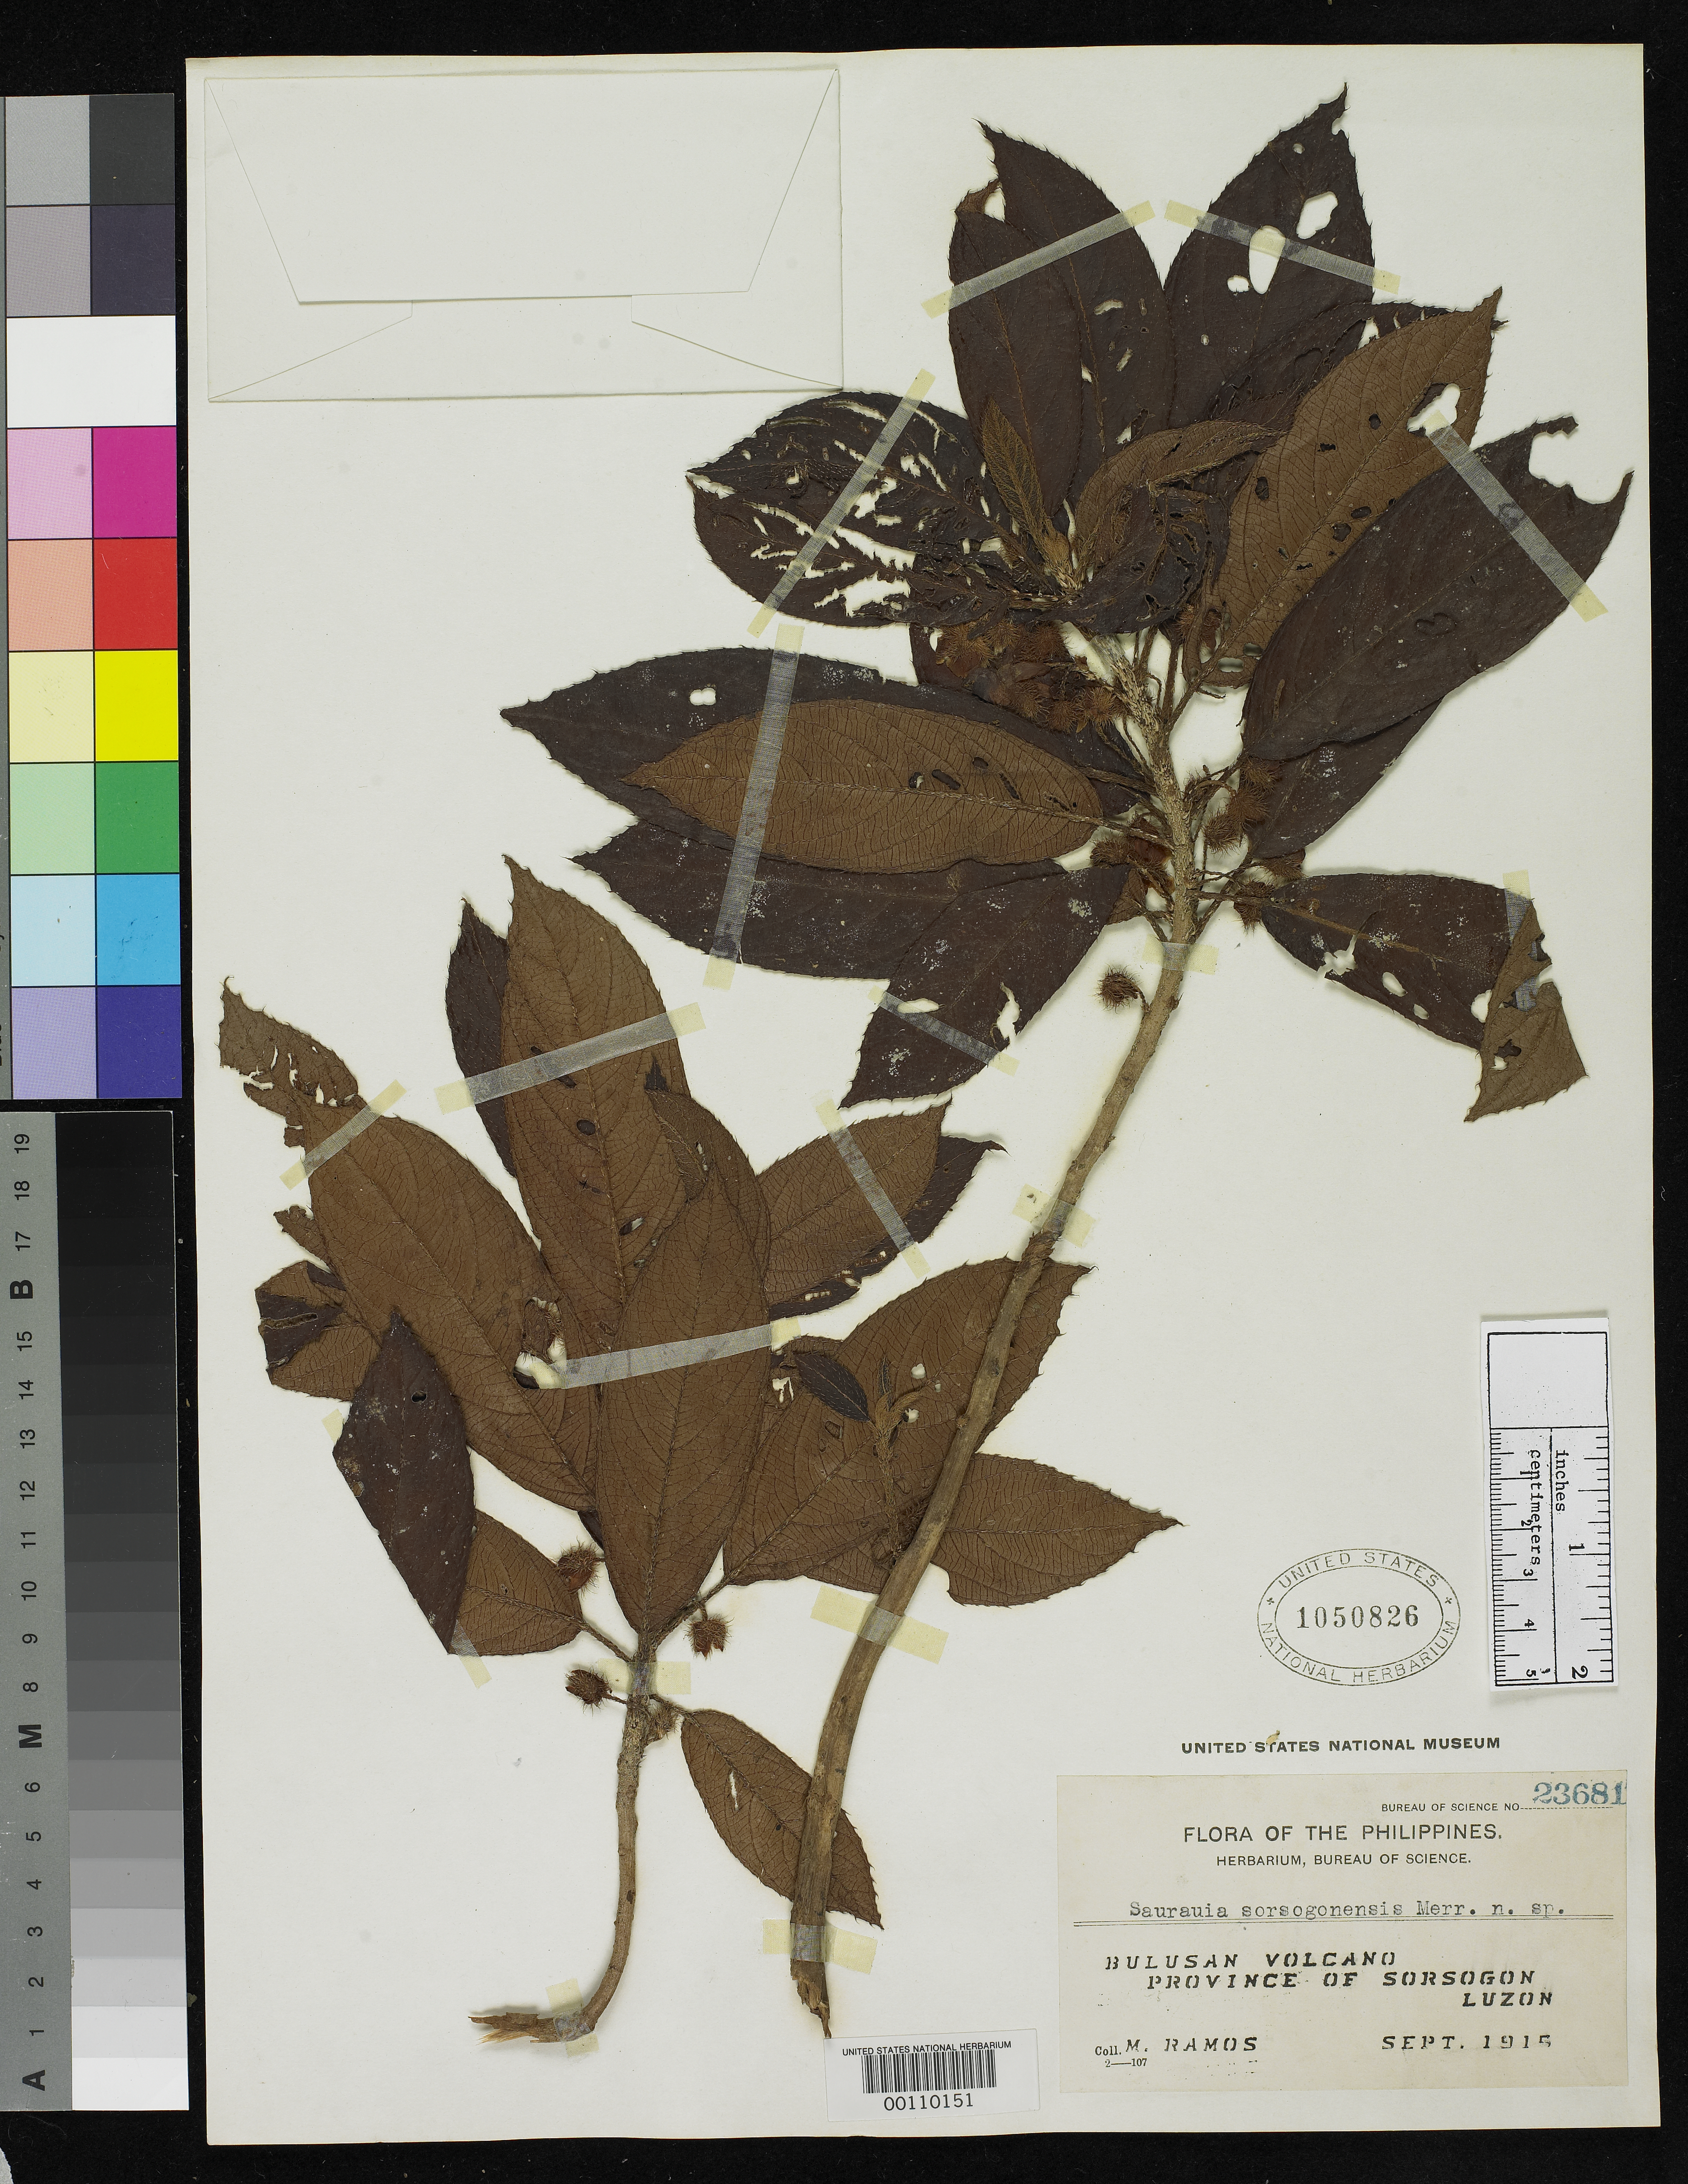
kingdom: Plantae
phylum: Tracheophyta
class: Magnoliopsida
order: Ericales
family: Actinidiaceae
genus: Saurauia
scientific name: Saurauia sorsogonensis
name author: Merr.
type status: Isotype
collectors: M. Ramos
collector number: Bur. Sci. 23681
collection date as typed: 05 Sep 1915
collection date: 1915-09-05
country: Philippines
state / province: Bicol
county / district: Sorsogon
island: Luzon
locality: Bulusan Volcano.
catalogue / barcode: US 1050826